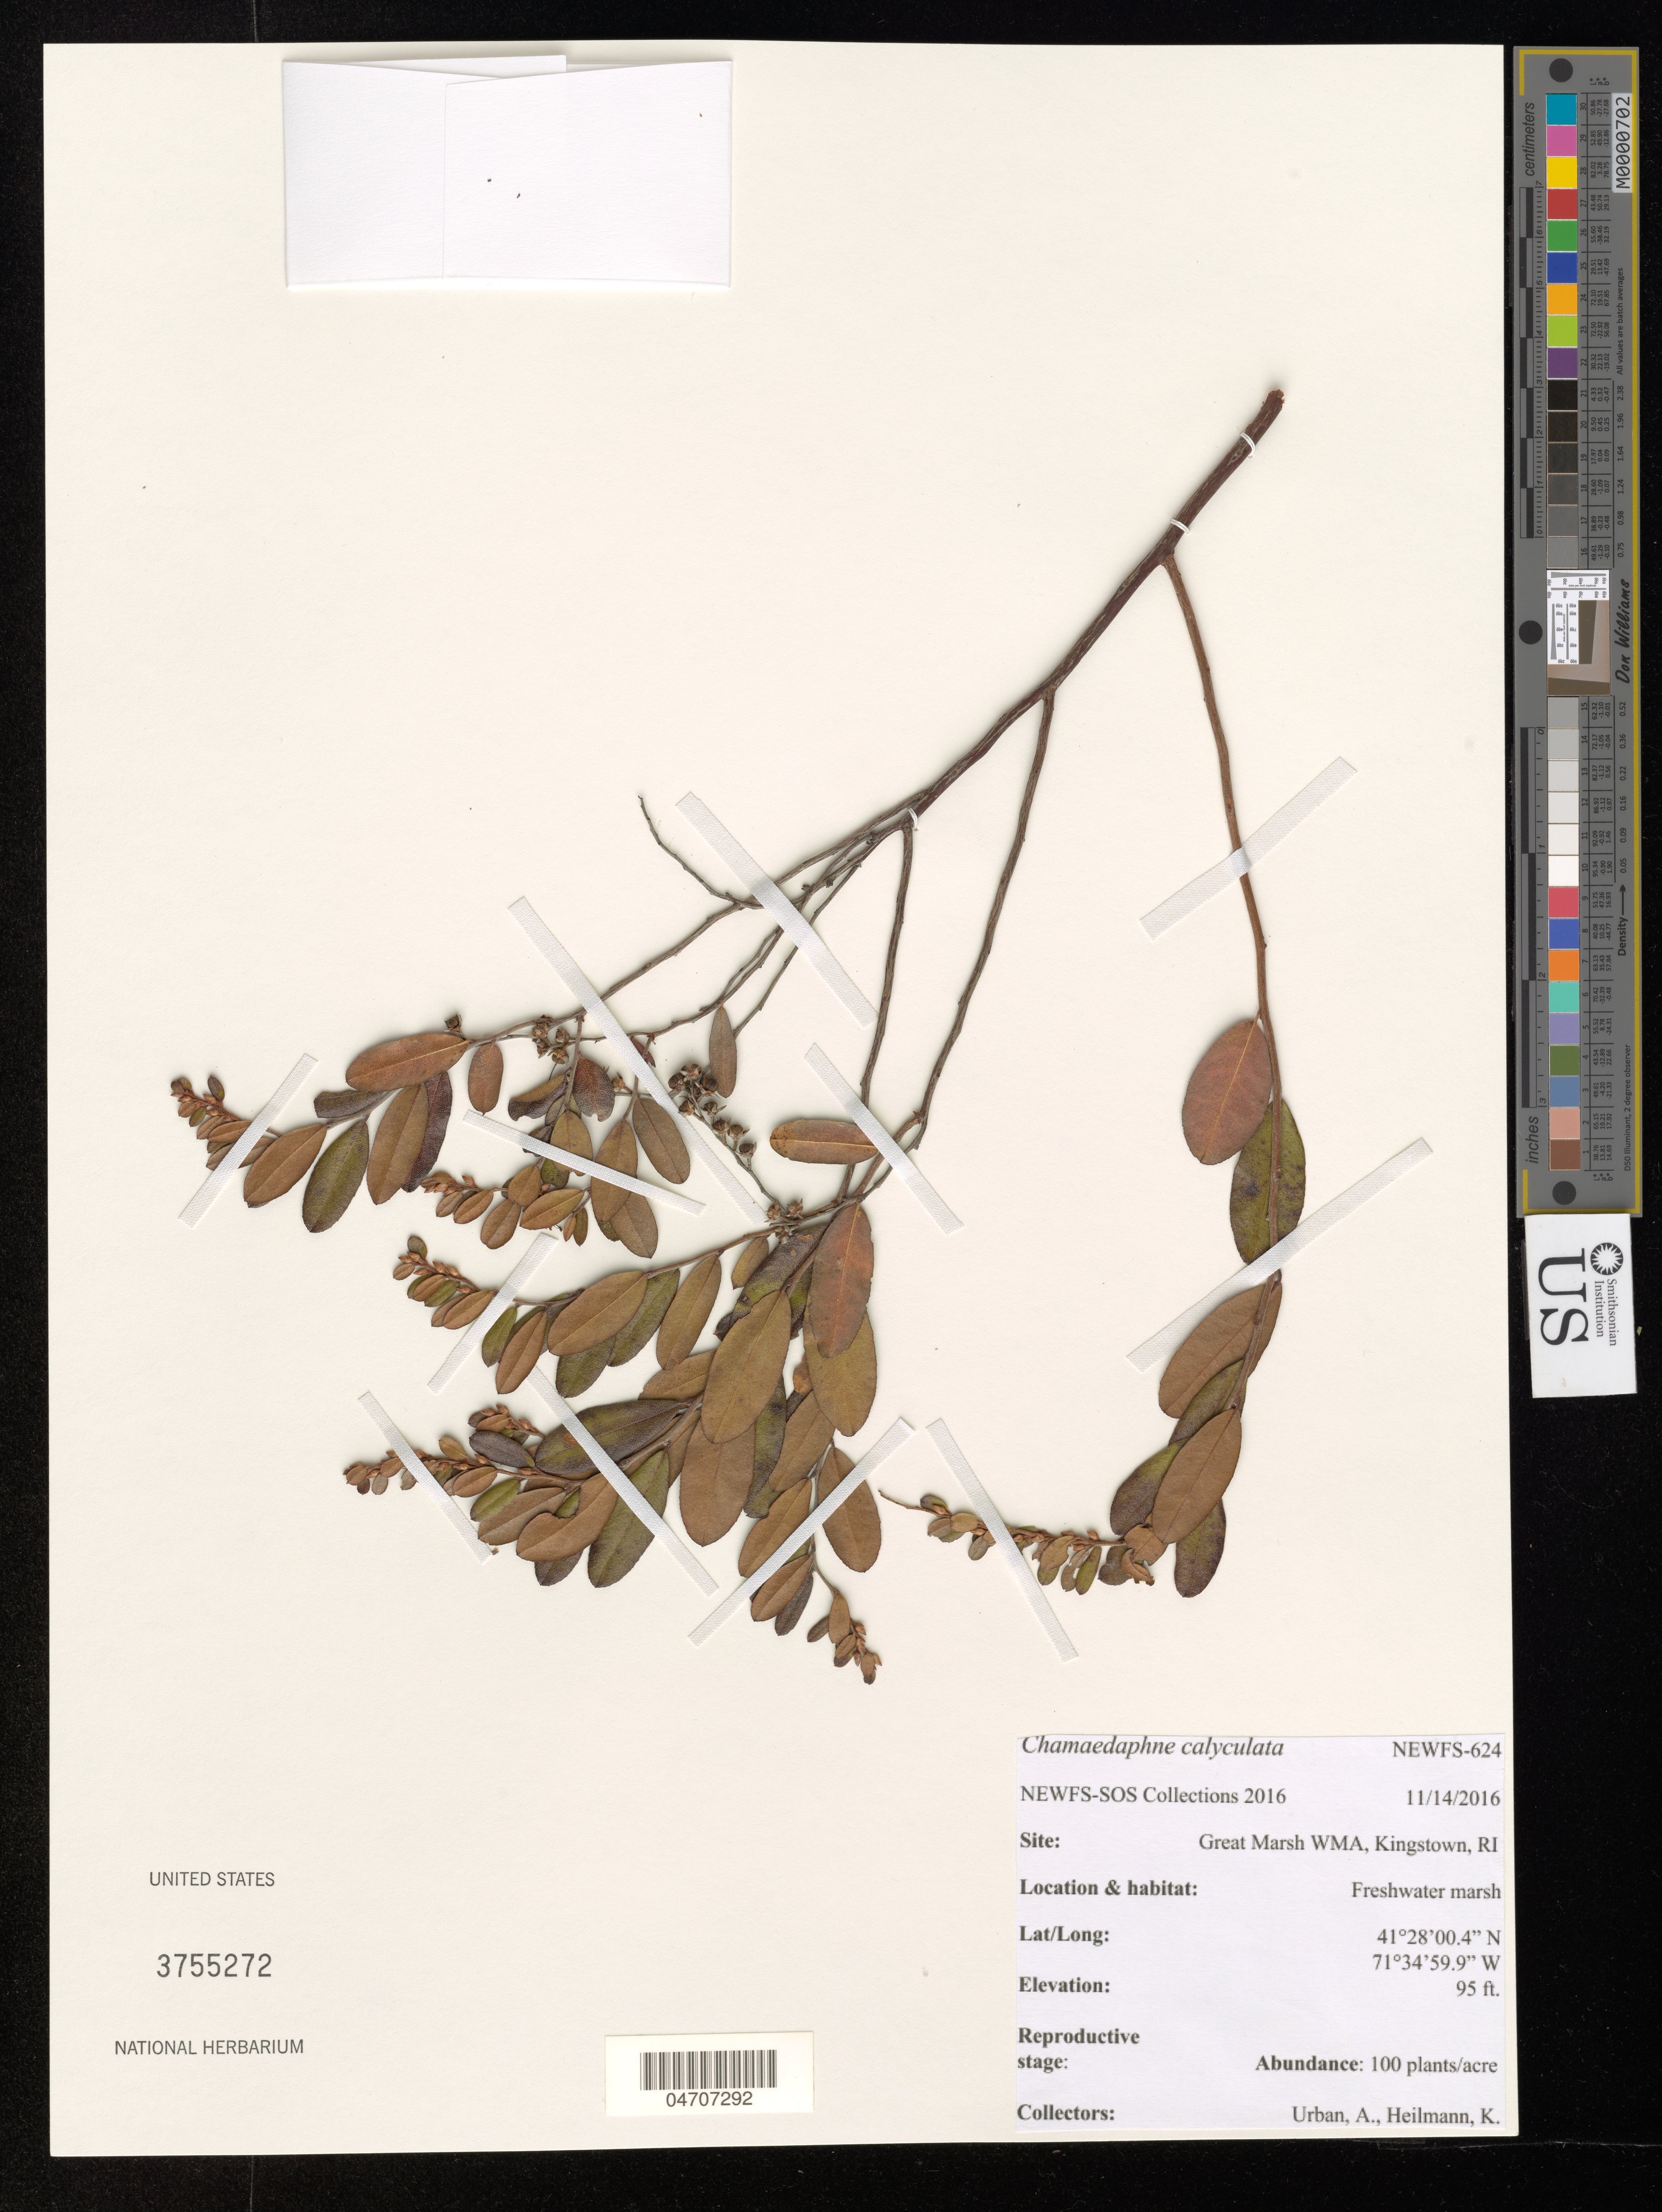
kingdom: Plantae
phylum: Tracheophyta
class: Magnoliopsida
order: Ericales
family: Ericaceae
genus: Chamaedaphne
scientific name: Chamaedaphne calyculata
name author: (L.) Moench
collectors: A. Urban & K. Heilmann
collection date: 2016-11-14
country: United States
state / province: Rhode Island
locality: Site: Great Marsh WMA, Kingstown, RI.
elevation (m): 29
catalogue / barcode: US 3755272